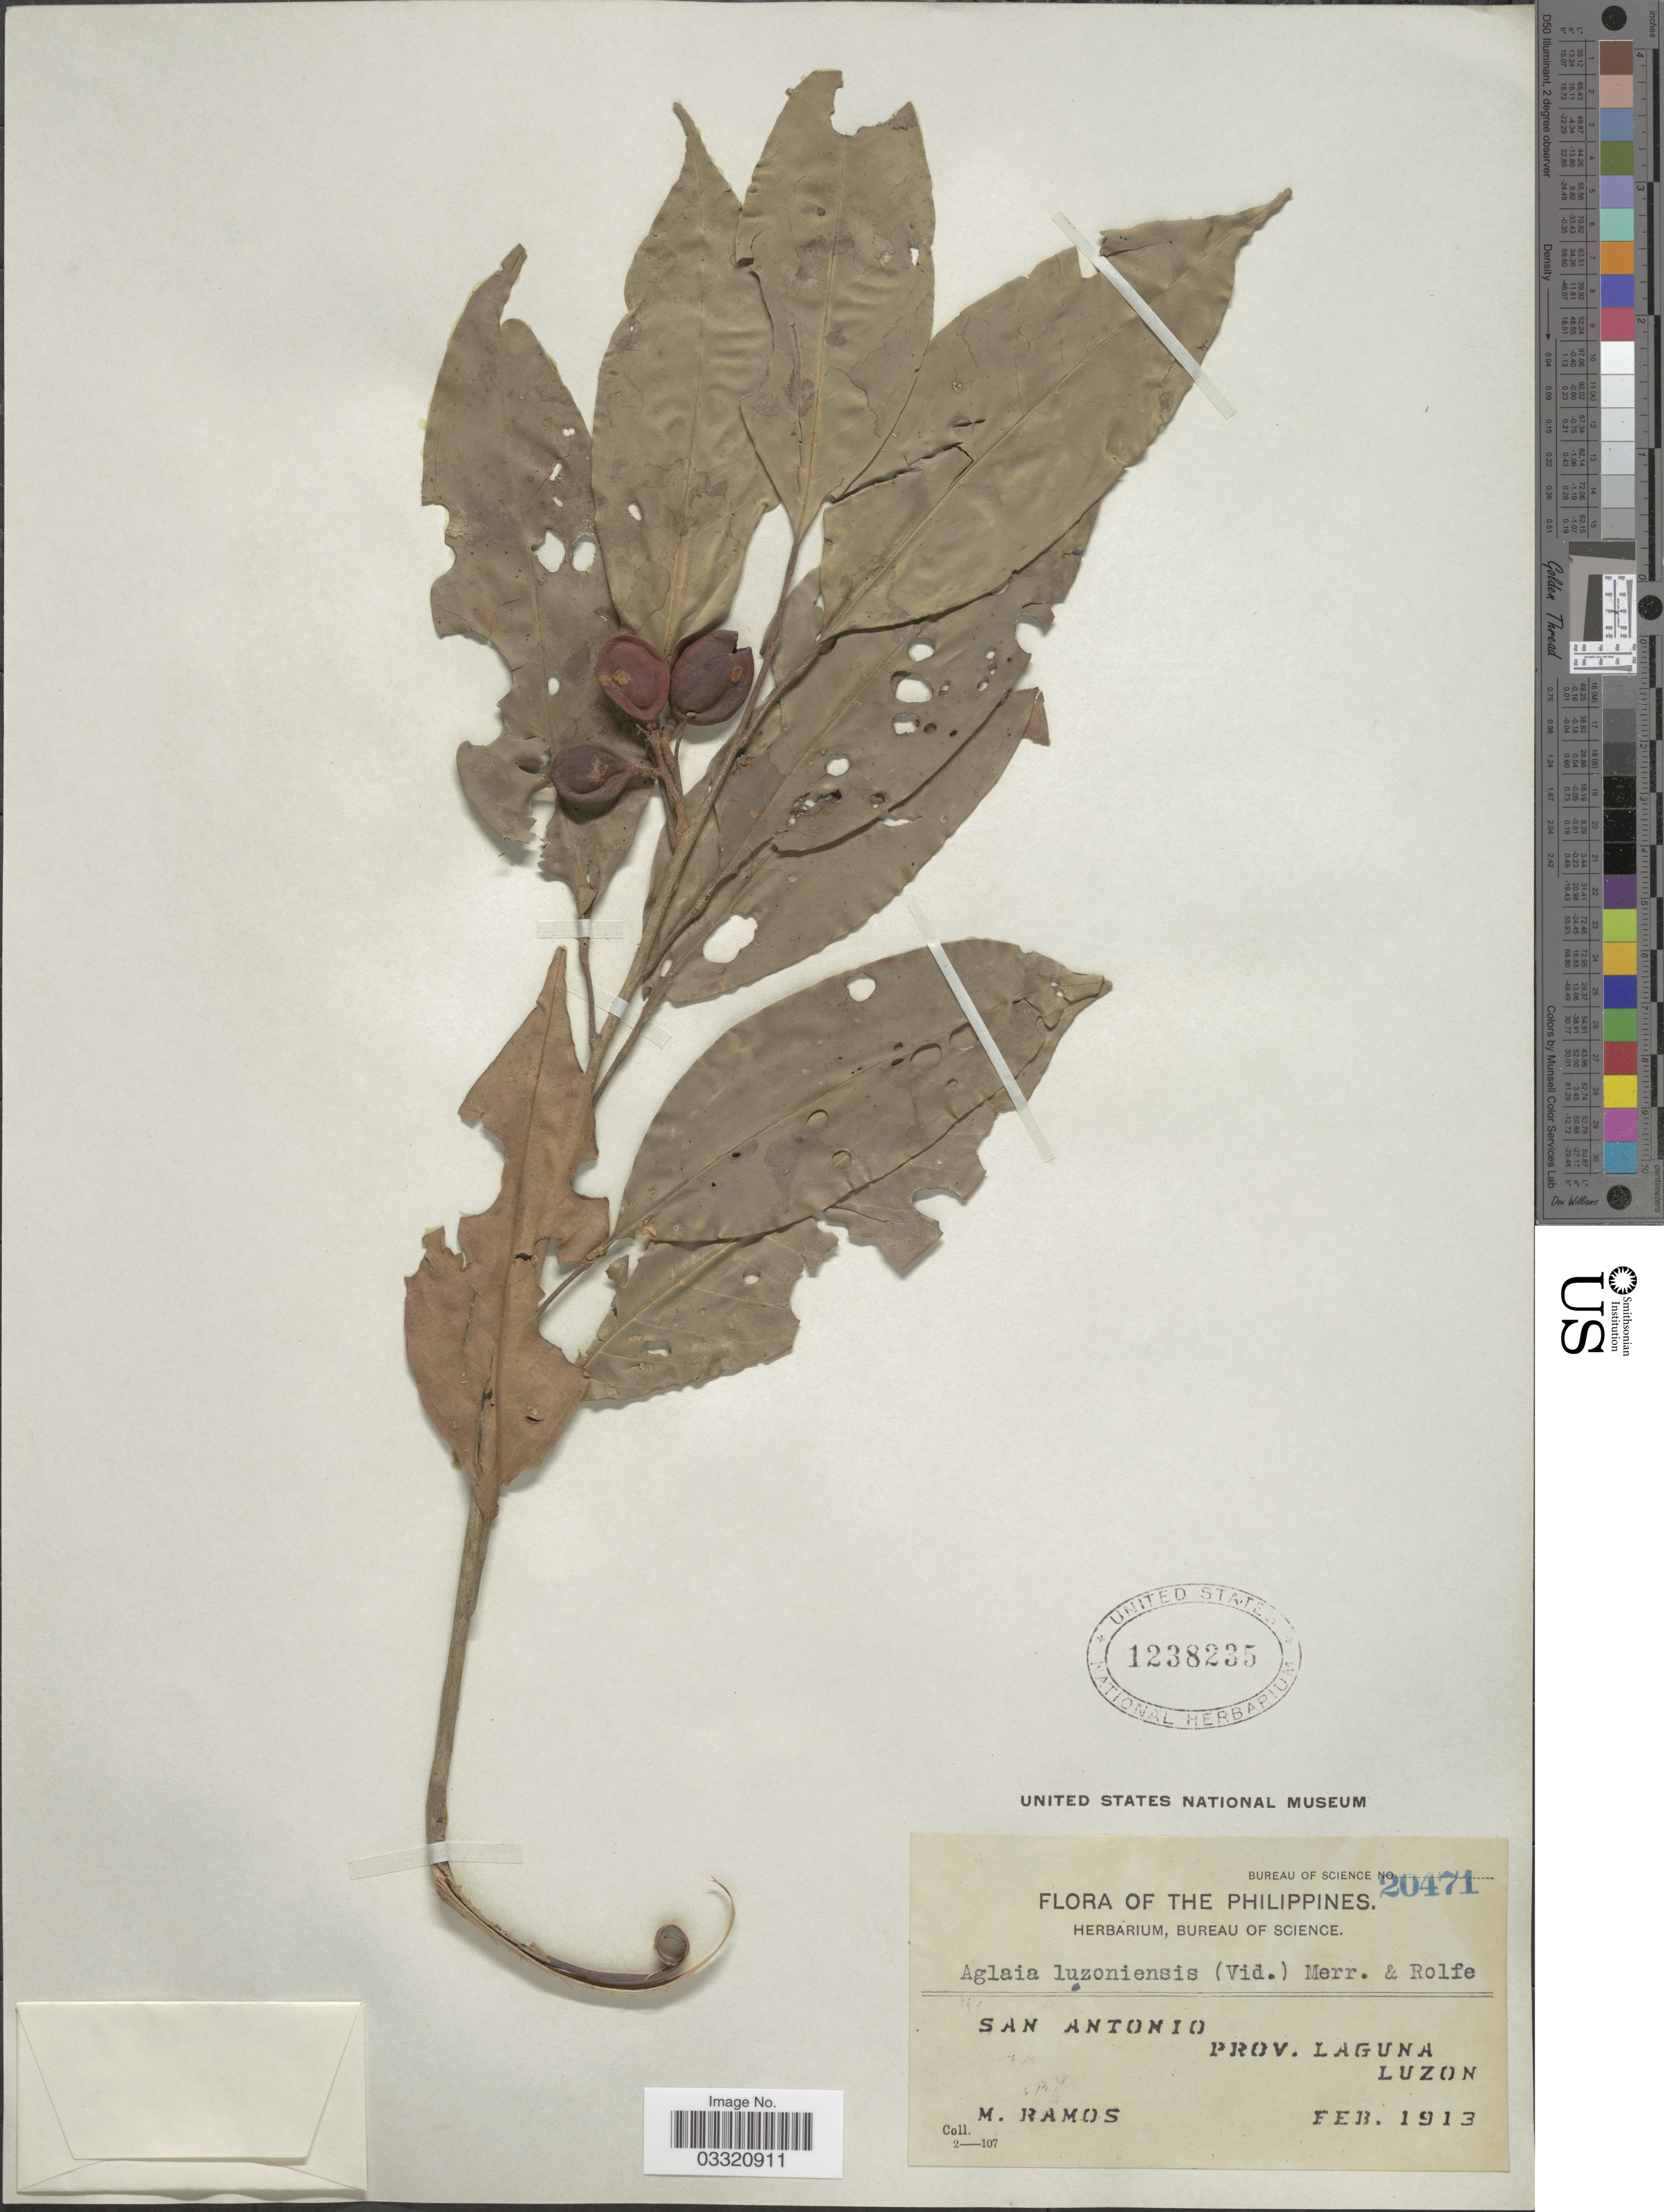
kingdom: Plantae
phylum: Tracheophyta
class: Magnoliopsida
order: Sapindales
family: Meliaceae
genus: Aglaia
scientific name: Aglaia luzoniensis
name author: (S. Vidal) Merr. & Rolfe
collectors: M. Ramos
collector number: Bureau of Science 20471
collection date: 1913-02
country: Philippines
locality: San Antonio, Prov. of Laguna, Luzon.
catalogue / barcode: US 1238235